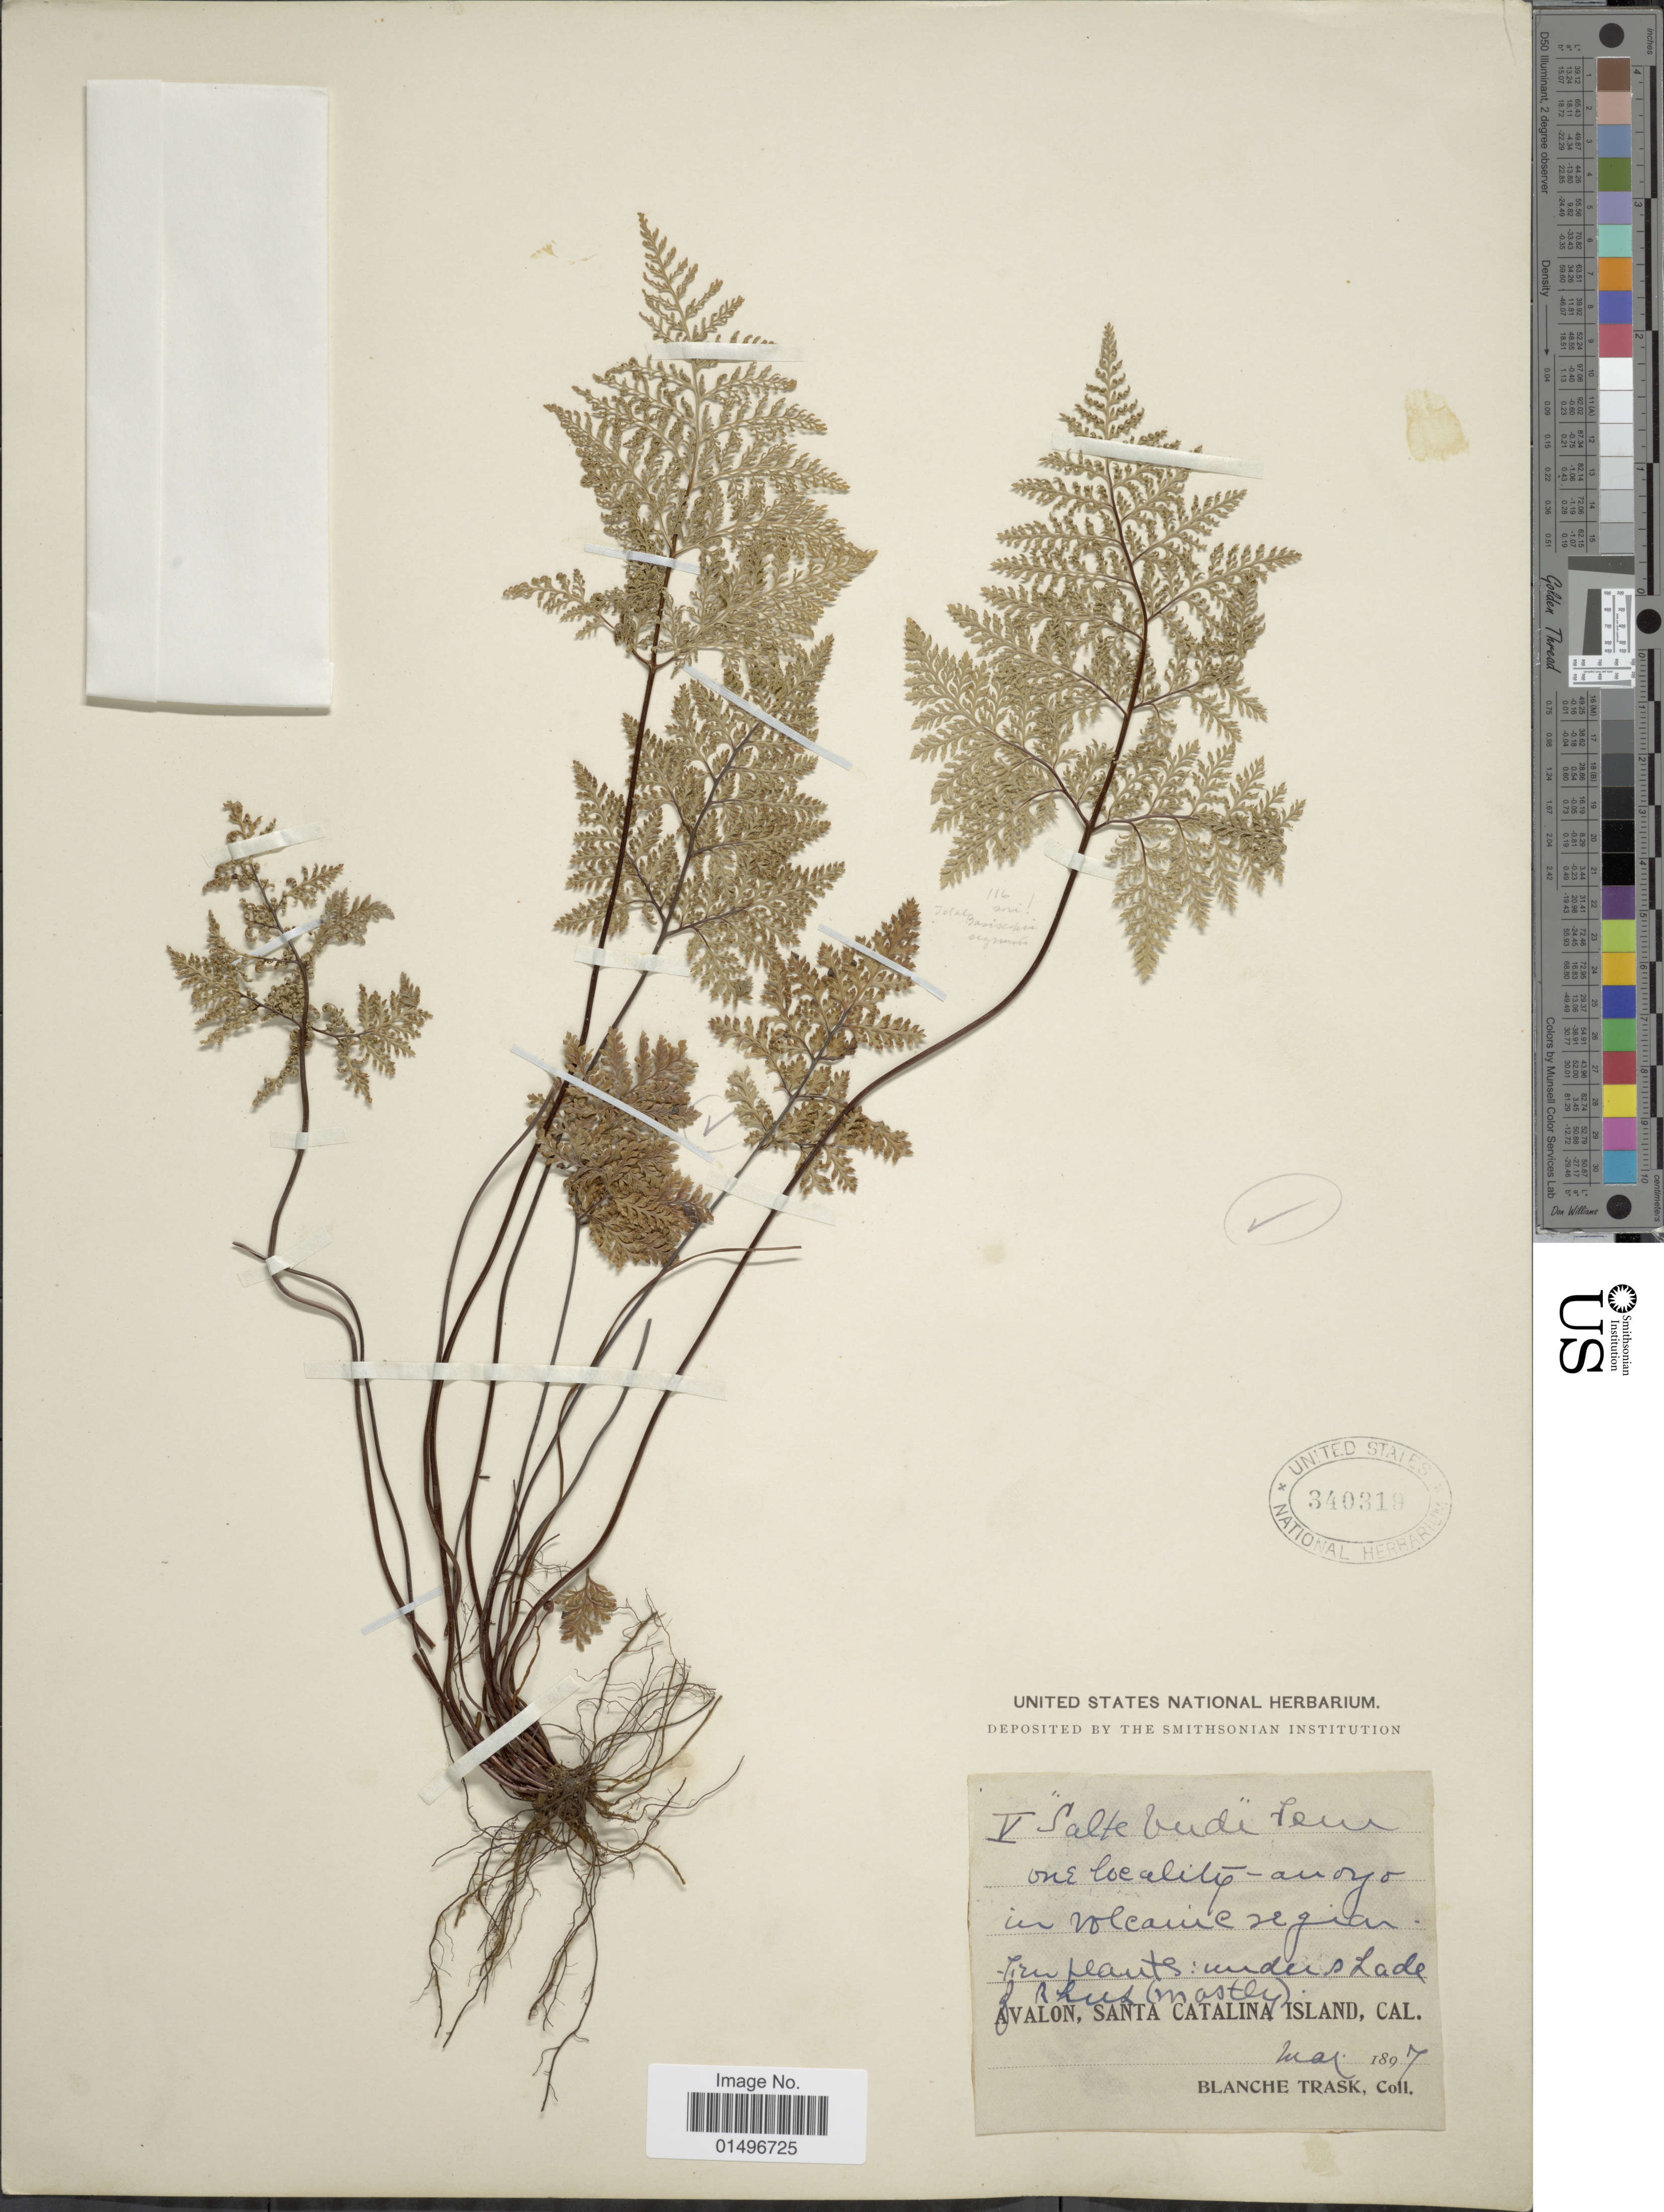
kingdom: Plantae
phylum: Tracheophyta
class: Polypodiopsida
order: Polypodiales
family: Pteridaceae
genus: Aspidotis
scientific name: Aspidotis densa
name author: (Brack.) Lellinger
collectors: B. Trask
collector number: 5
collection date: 1897-05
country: United States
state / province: California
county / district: Los Angeles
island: Santa Catalina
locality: Avalon, Santa Catalina Island, California.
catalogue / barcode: US 340319